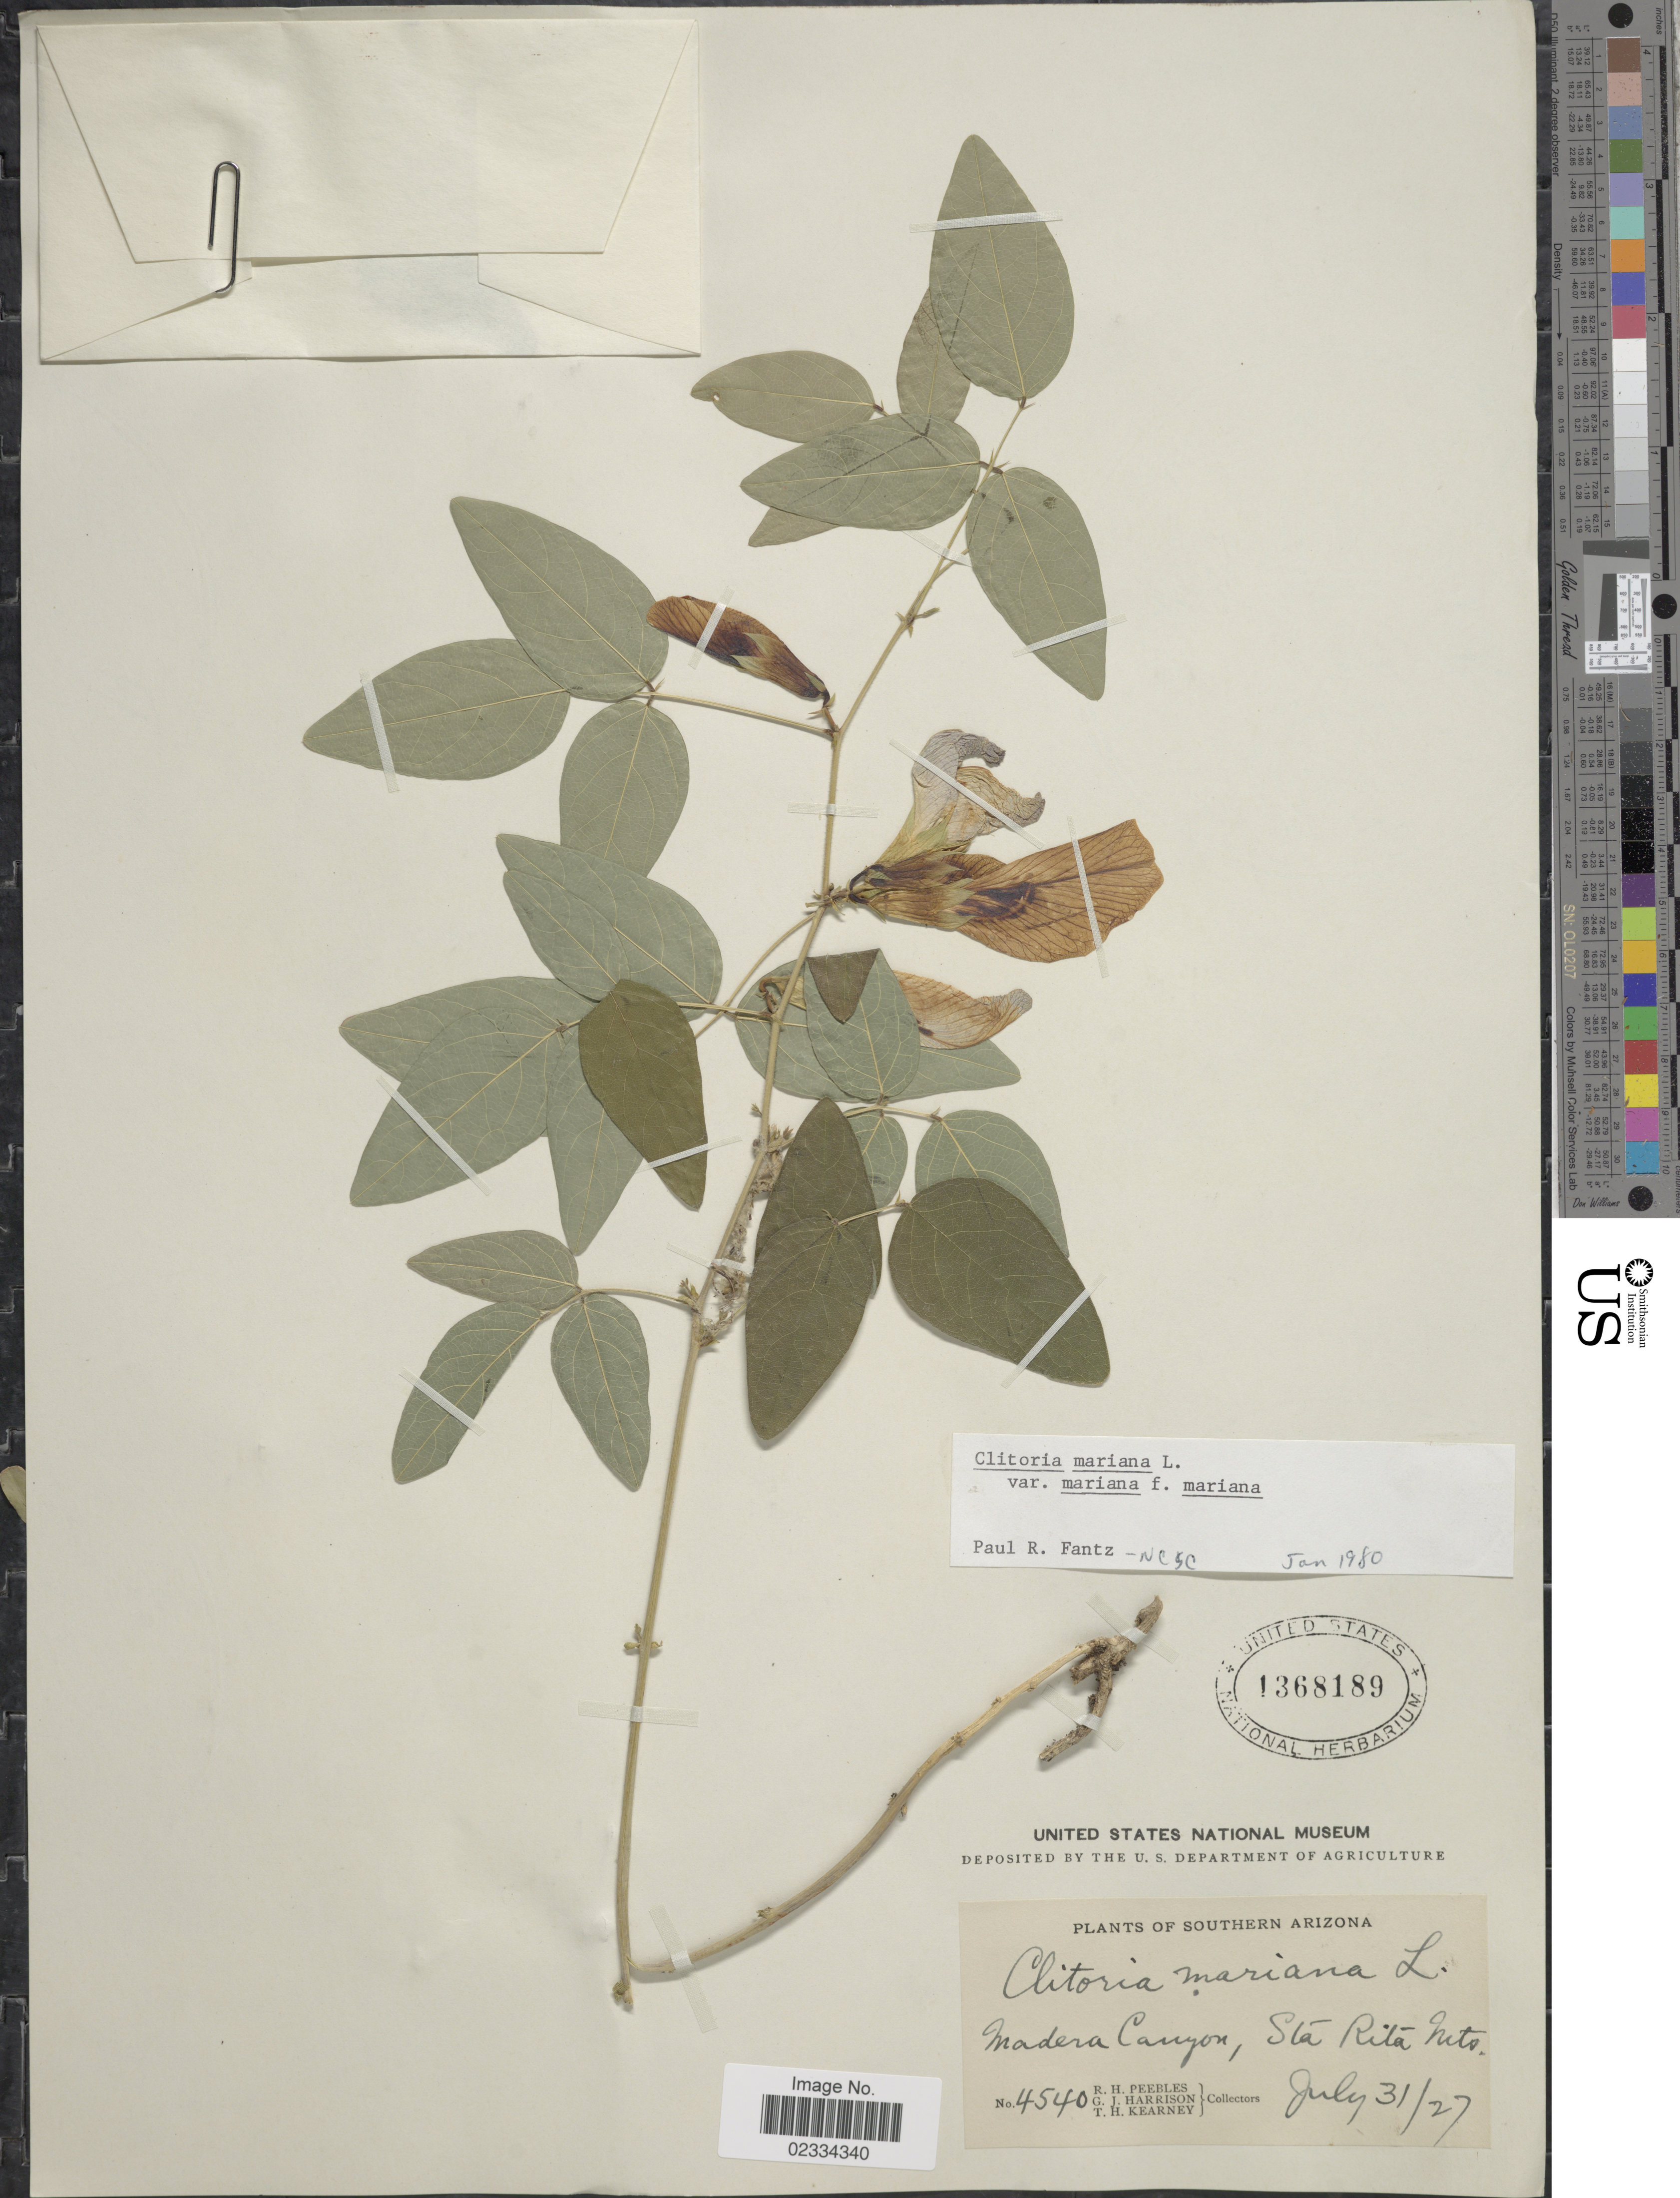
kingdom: Plantae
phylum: Tracheophyta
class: Magnoliopsida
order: Fabales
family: Fabaceae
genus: Clitoria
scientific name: Clitoria mariana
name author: L.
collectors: R. H. Peebles, G. J. Harrison & T. H. Kearney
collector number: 4540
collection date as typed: Transcribed d/m/y: 31/7/27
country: United States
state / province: Arizona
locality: Southern Arizona. Madera Canyon, Sta Rita Mts.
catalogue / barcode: US 1368189